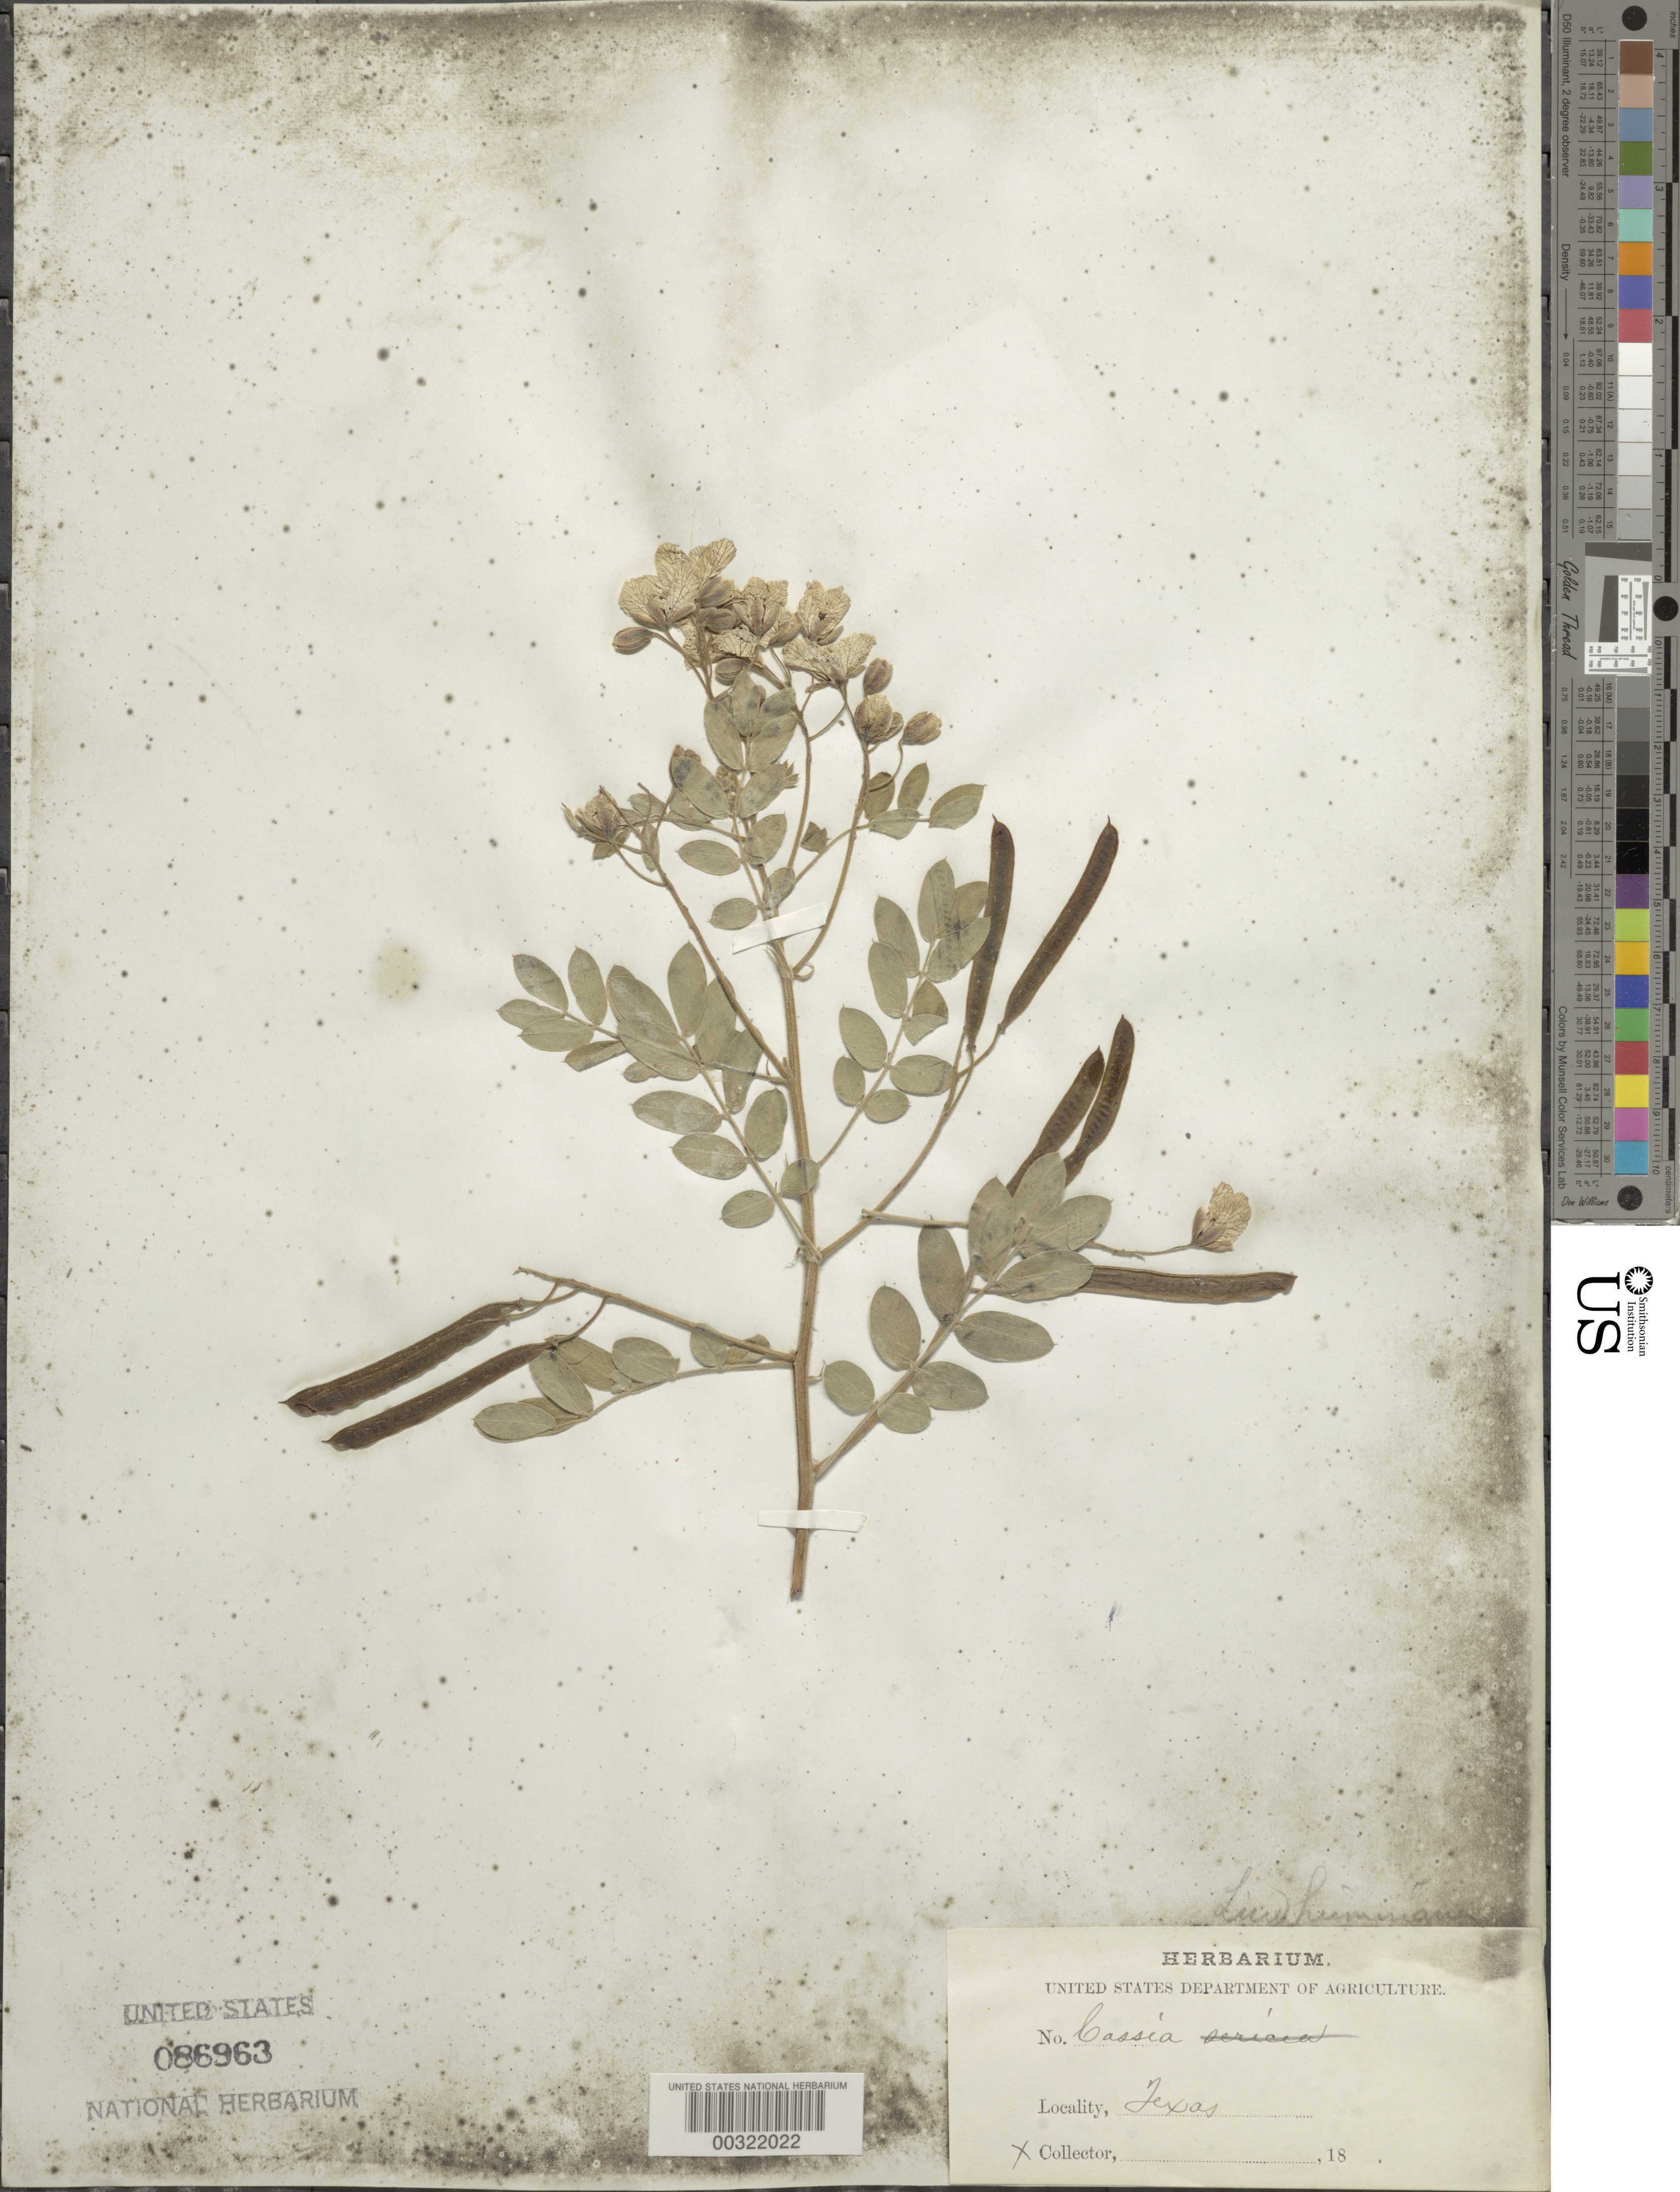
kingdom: Plantae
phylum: Tracheophyta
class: Magnoliopsida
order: Fabales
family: Fabaceae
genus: Senna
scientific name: Senna lindheimeriana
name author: (Scheele) H.S. Irwin & Barneby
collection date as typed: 18--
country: United States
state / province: Texas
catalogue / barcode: US 86963